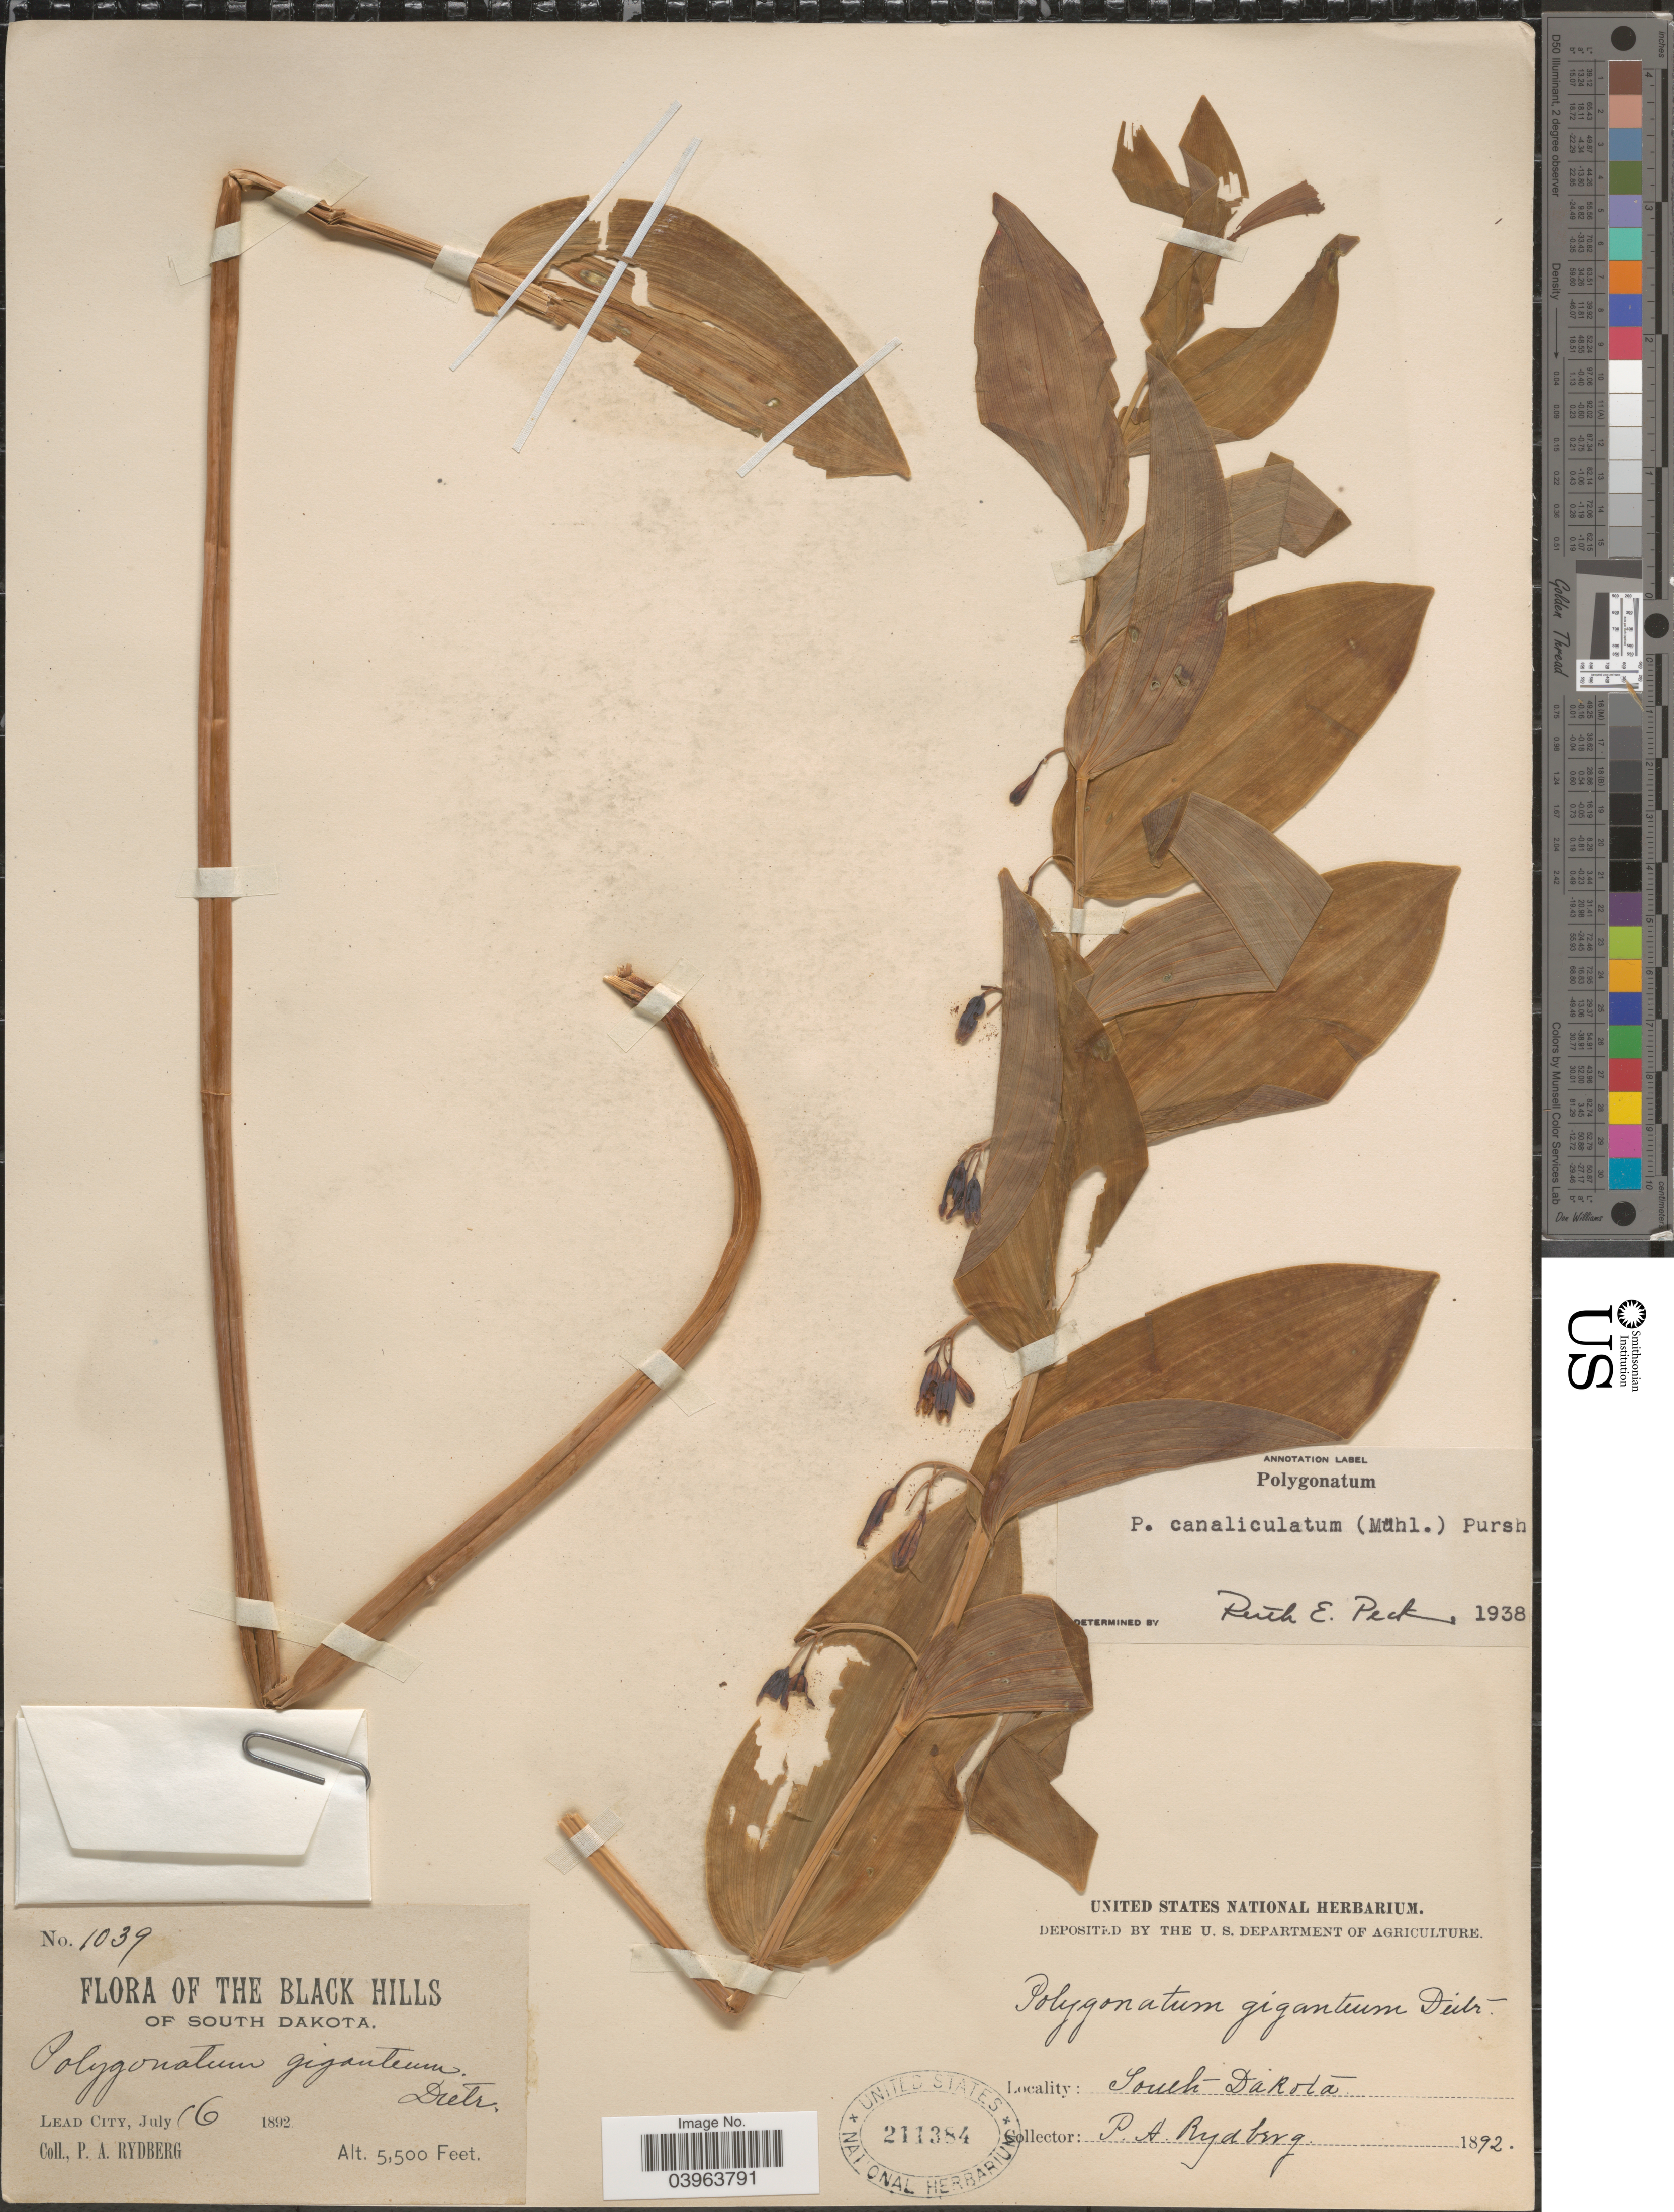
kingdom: Plantae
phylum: Tracheophyta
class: Liliopsida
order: Asparagales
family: Asparagaceae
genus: Polygonatum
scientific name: Polygonatum commutatum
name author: (Schult. f.) A. Dietr.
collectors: P. A. Rydberg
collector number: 1039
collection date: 1892-07-16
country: United States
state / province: South Dakota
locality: The Black Hills of South Dakota. Lead City.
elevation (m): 1676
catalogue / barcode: US 211384